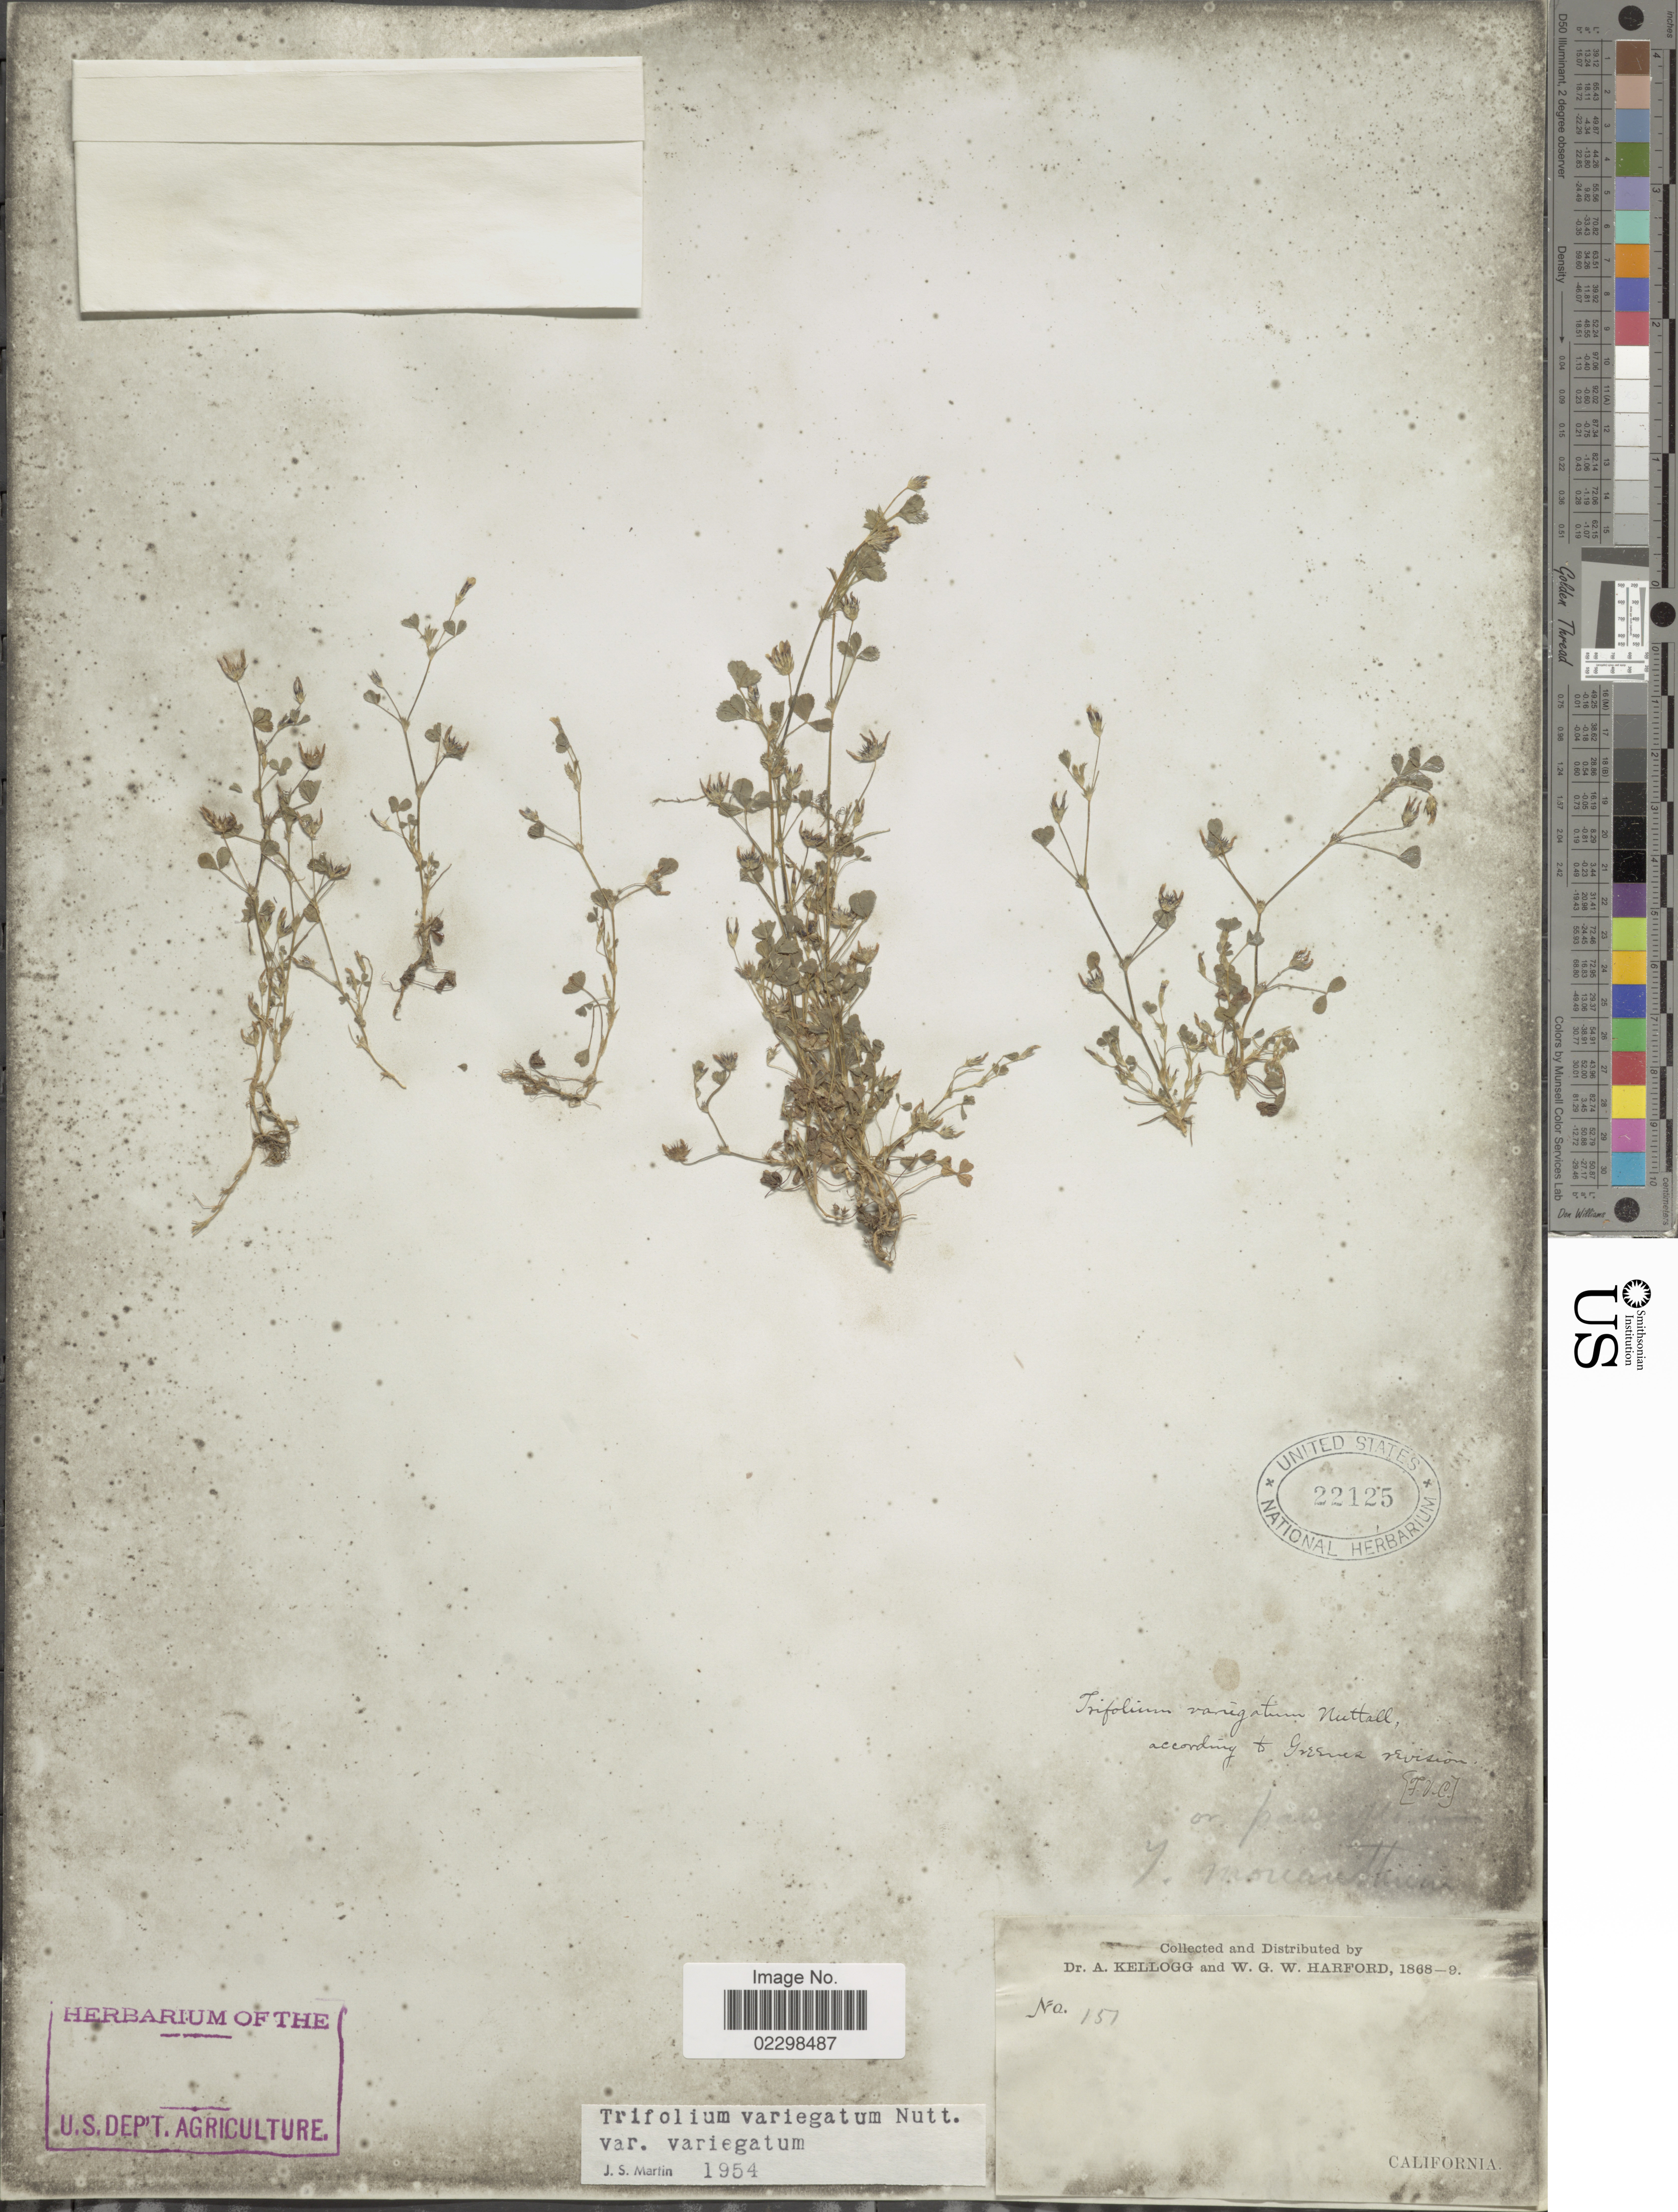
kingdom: Plantae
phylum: Tracheophyta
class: Magnoliopsida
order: Fabales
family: Fabaceae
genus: Trifolium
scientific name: Trifolium variegatum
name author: Nutt.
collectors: A. Kellogg & W. G. W. Harford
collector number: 751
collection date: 1868/1869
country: United States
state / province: California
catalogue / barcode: US 22125